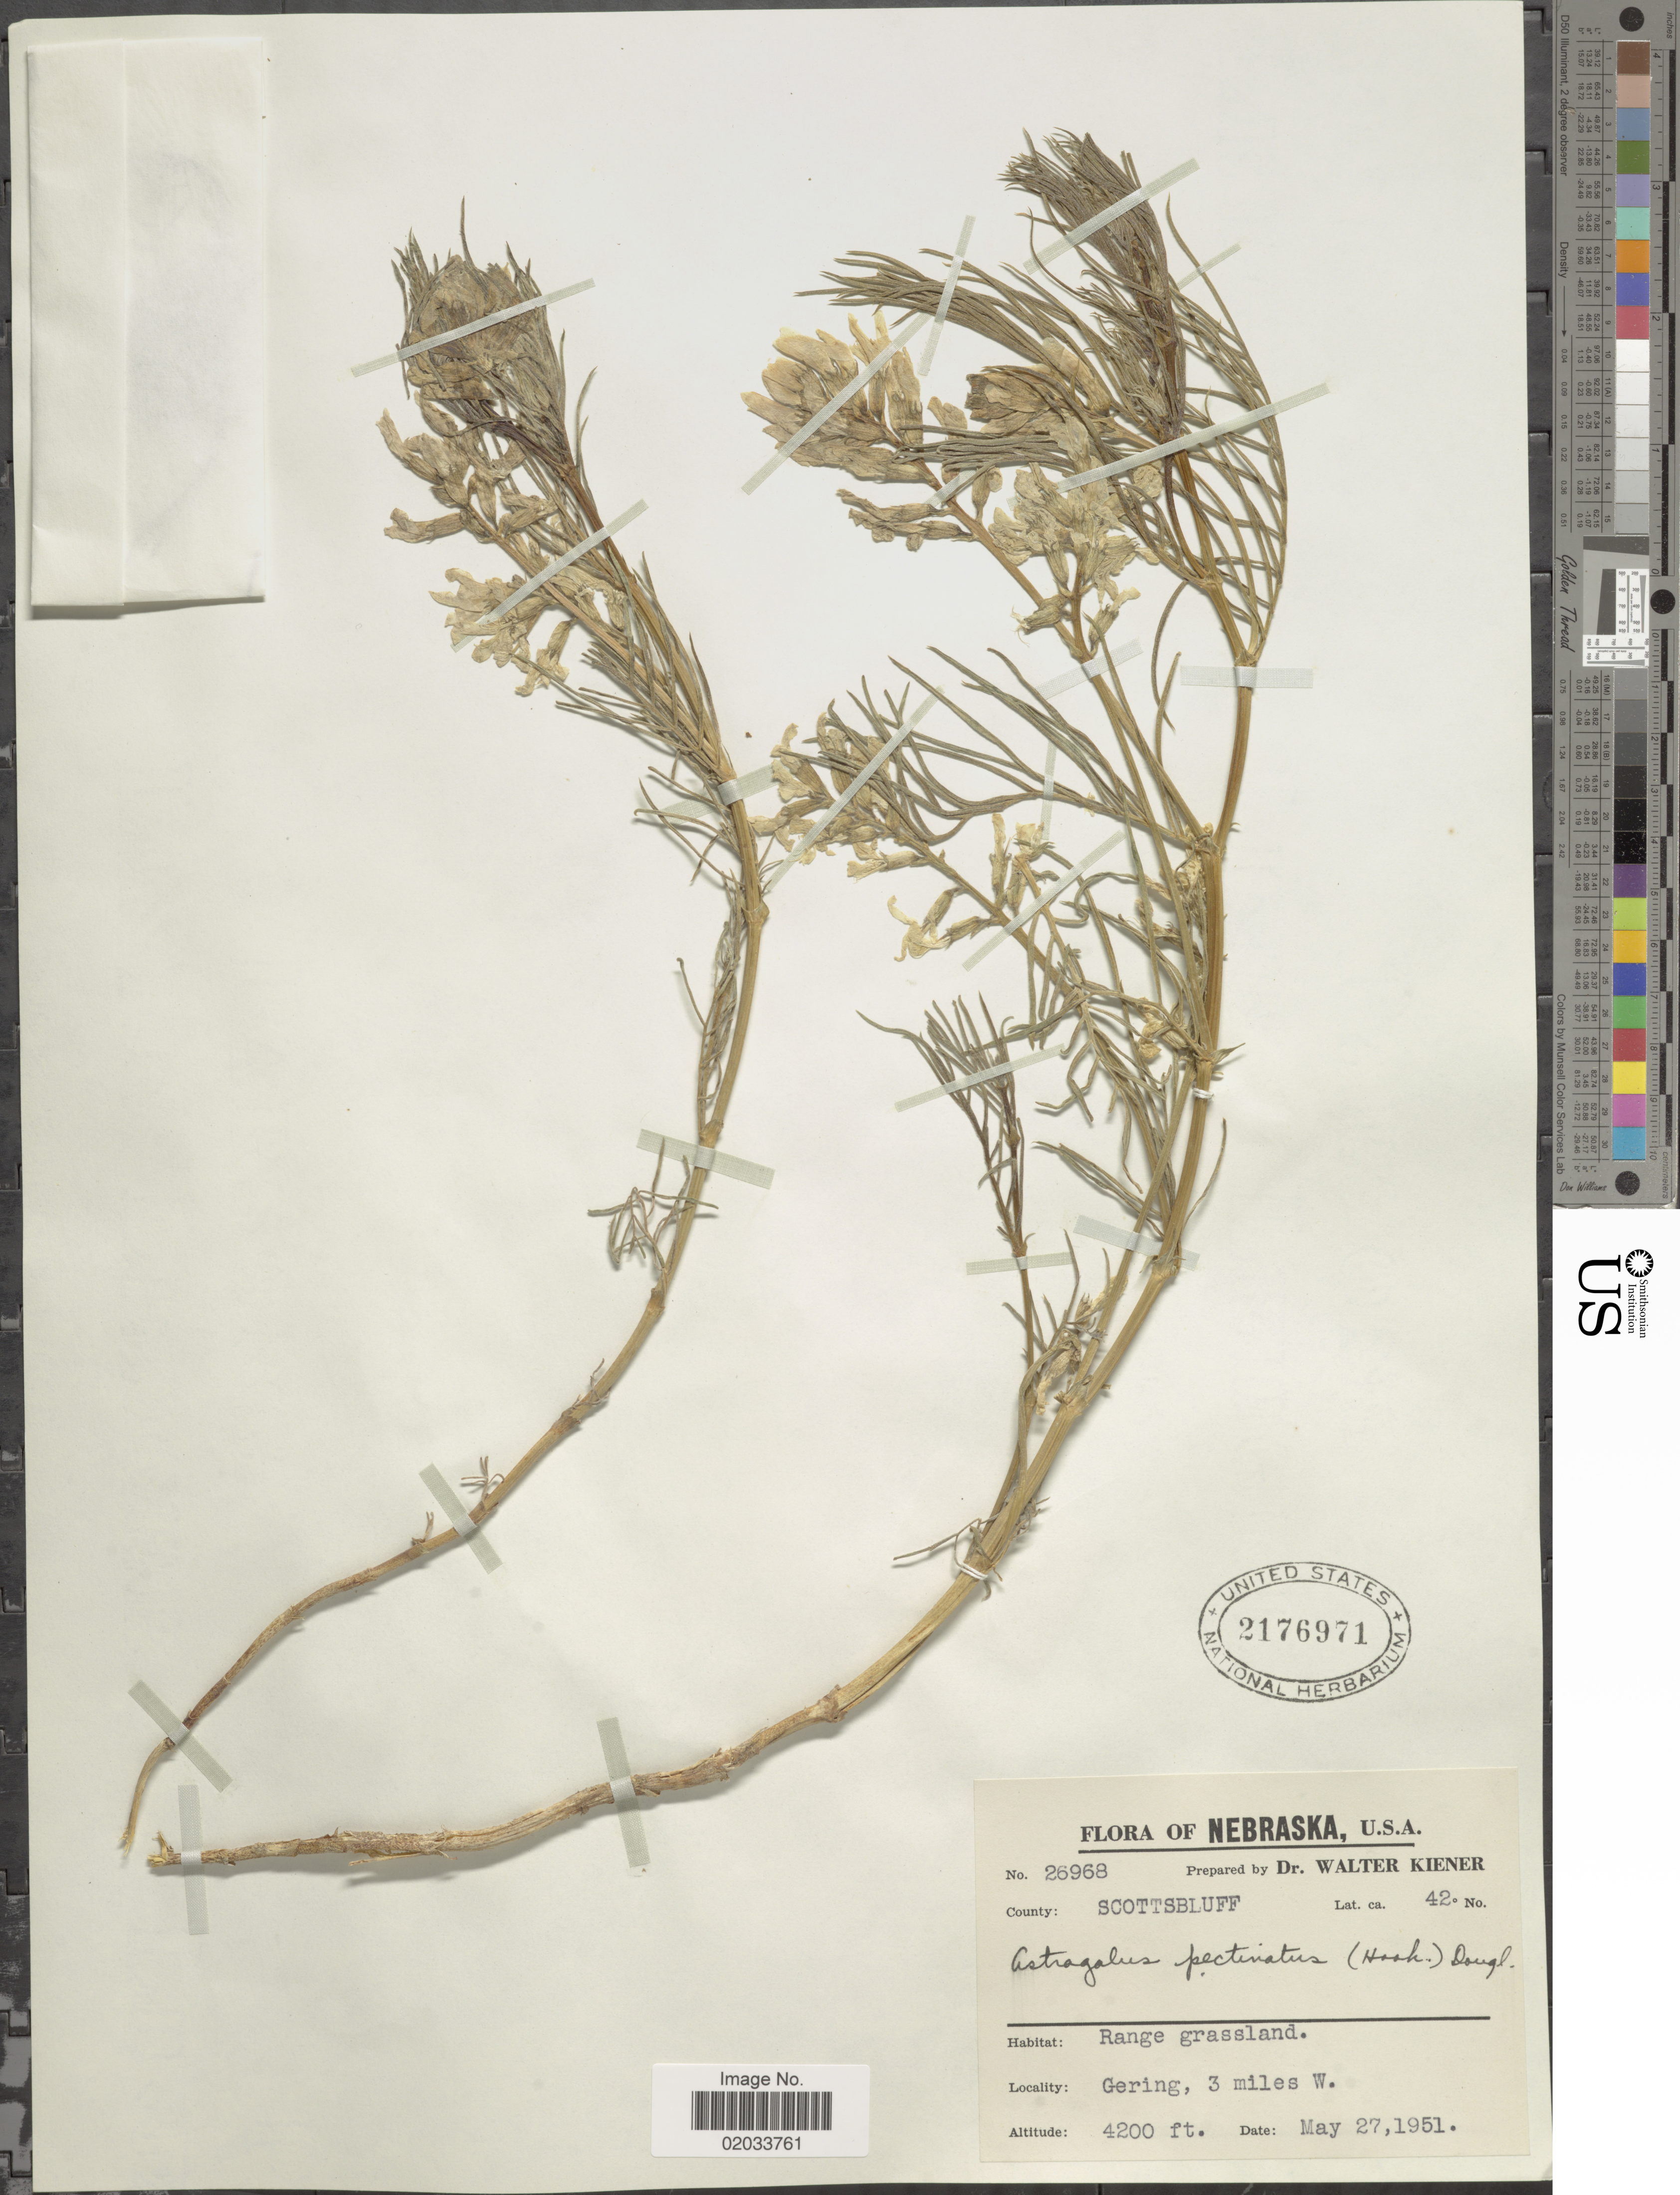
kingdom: Plantae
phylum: Tracheophyta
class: Magnoliopsida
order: Fabales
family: Fabaceae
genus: Astragalus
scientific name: Astragalus pectinatus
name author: (Hook.) G. Don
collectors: W. Kiener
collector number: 26968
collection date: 1951-05-27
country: United States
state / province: Nebraska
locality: County: Scottsbluff, Range grassland, Gering, 3 miles W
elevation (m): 1280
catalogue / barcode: US 2176971